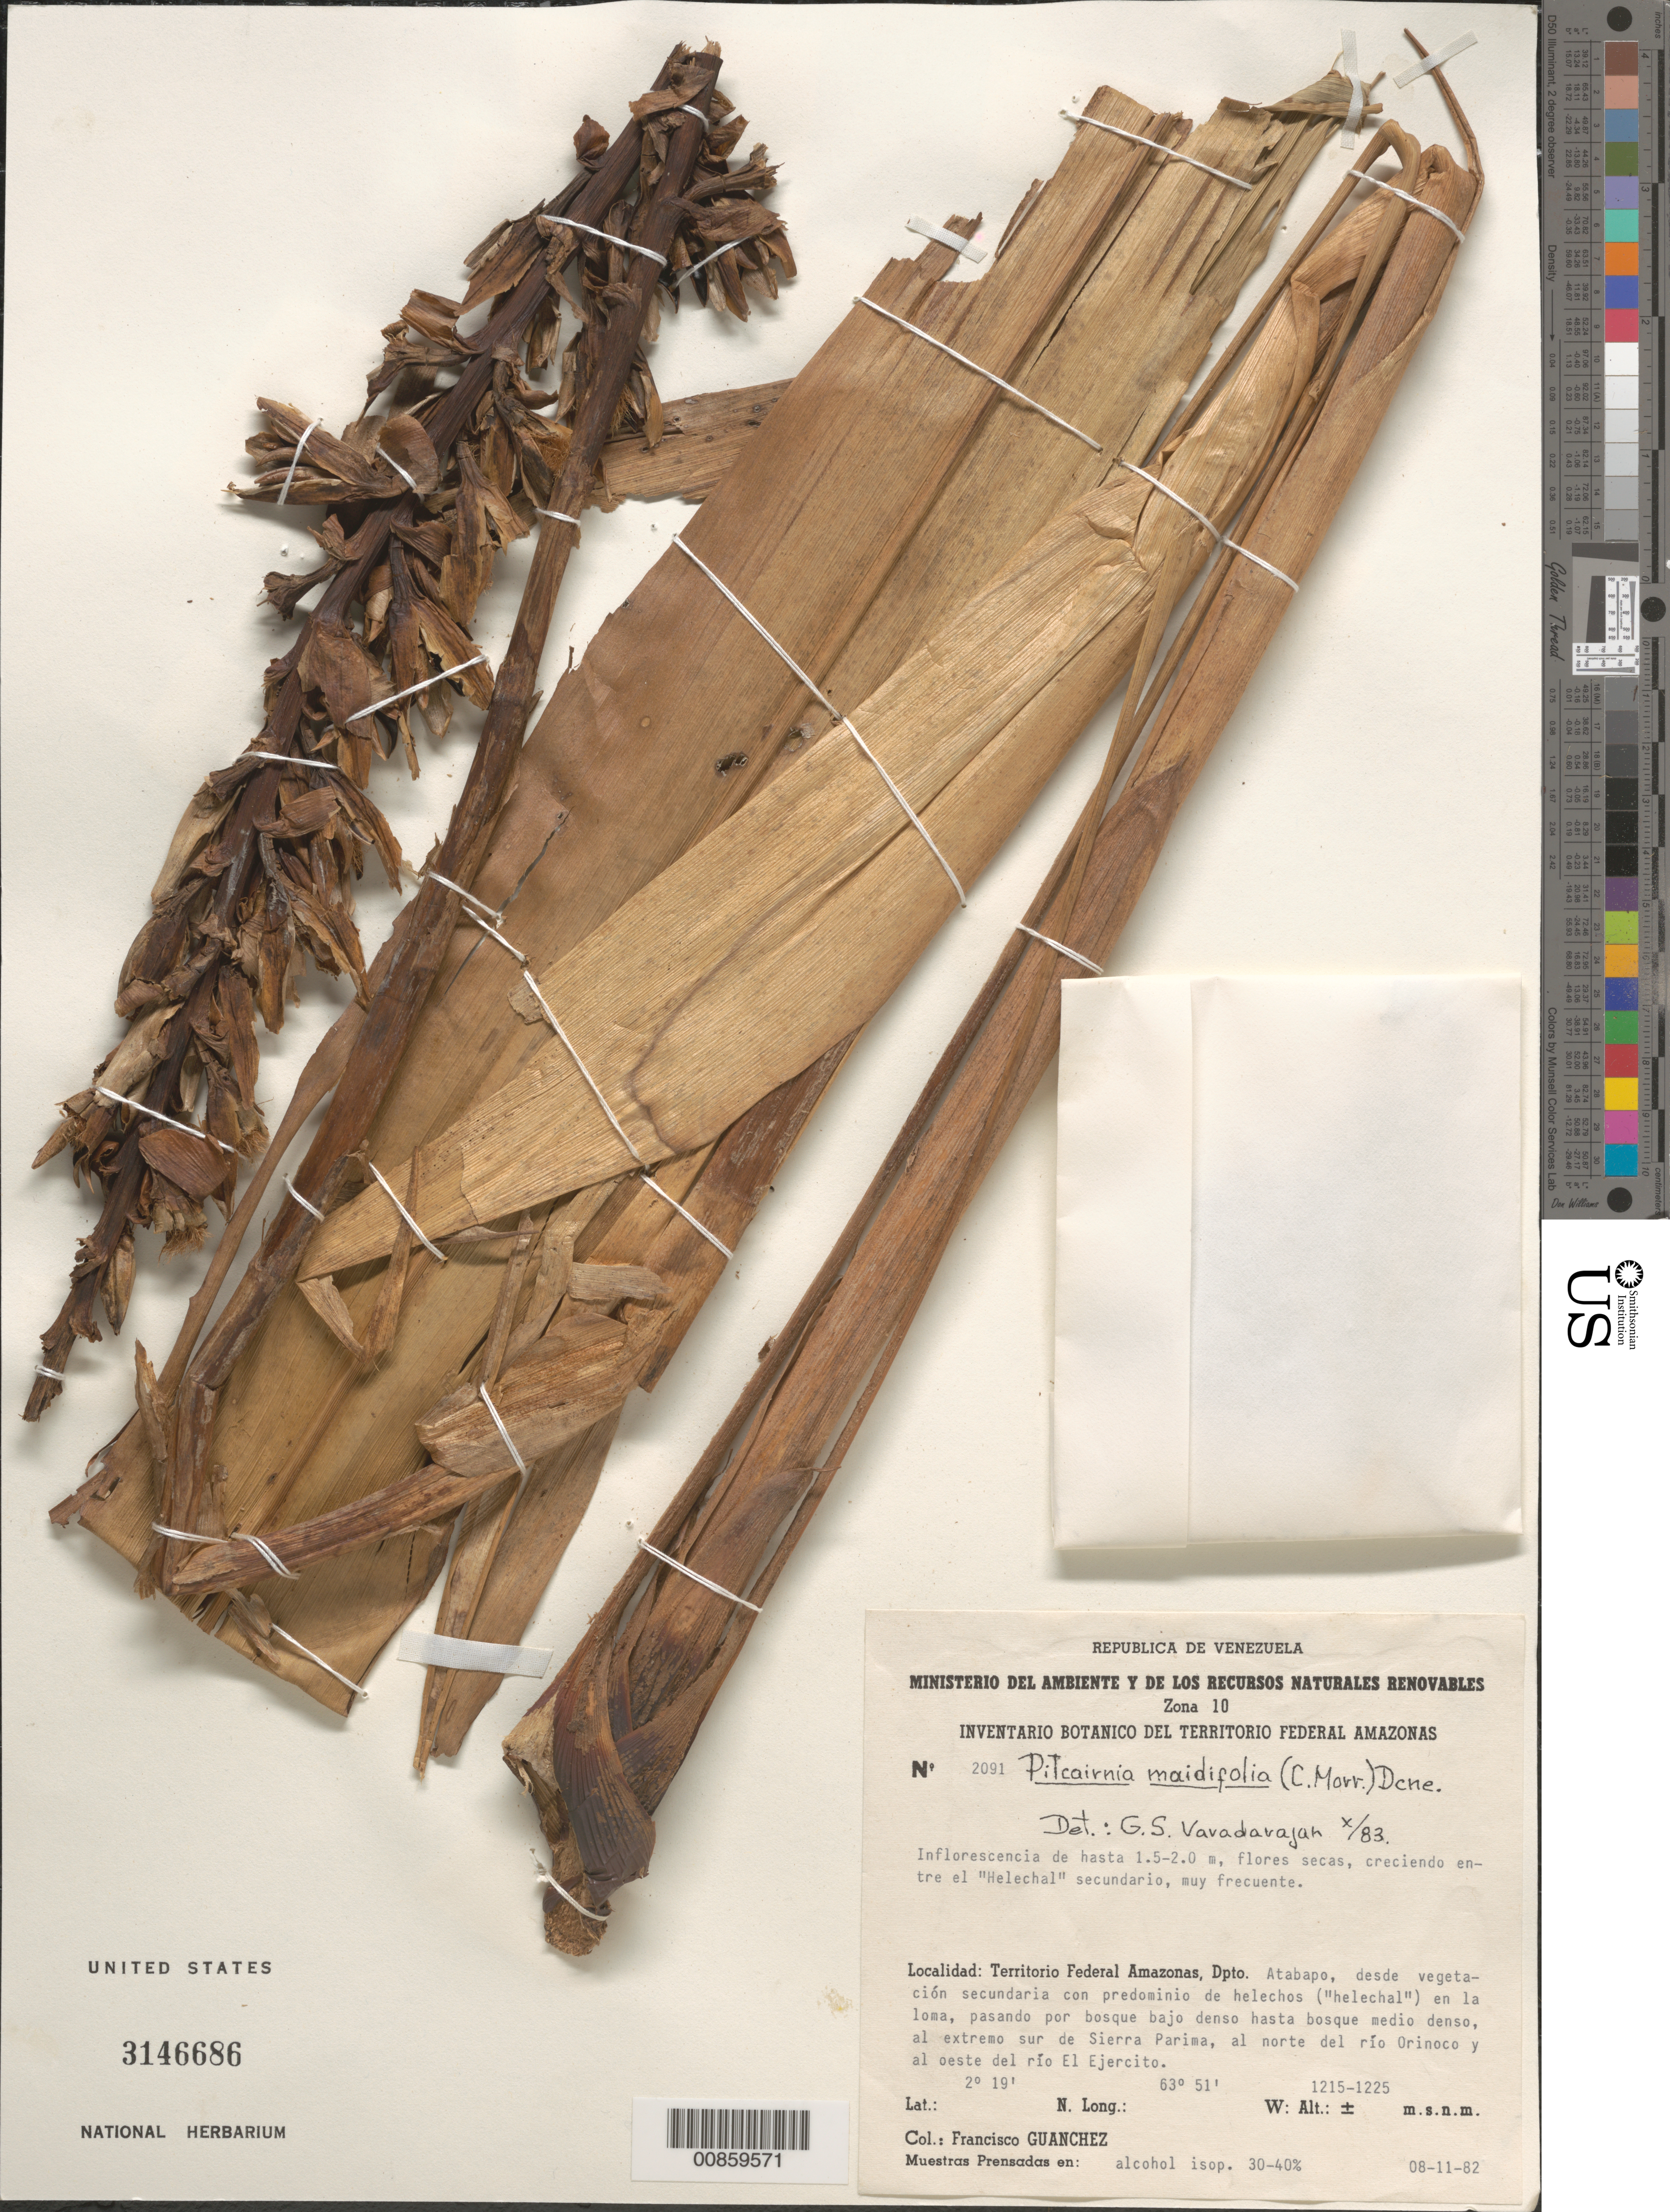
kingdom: Plantae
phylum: Tracheophyta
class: Liliopsida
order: Poales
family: Bromeliaceae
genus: Pitcairnia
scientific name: Pitcairnia maidifolia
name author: (C. Morren) Decne. ex Planch.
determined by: Varadarajan, G. S.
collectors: F. Guánchez M.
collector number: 2091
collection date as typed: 8-Nov-82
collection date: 1982-11-08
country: Venezuela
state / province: Amazonas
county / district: Atabapo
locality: Sierra Parima, extremo sur, al norte del Rio Orinoco y al oeste del rio El Ejercito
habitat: Desde vegetación secundaria con predominio de helechos ("helechal") en la loma, pasando por bosque bajo denso hasta bosque medio denso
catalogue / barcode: US 3146686